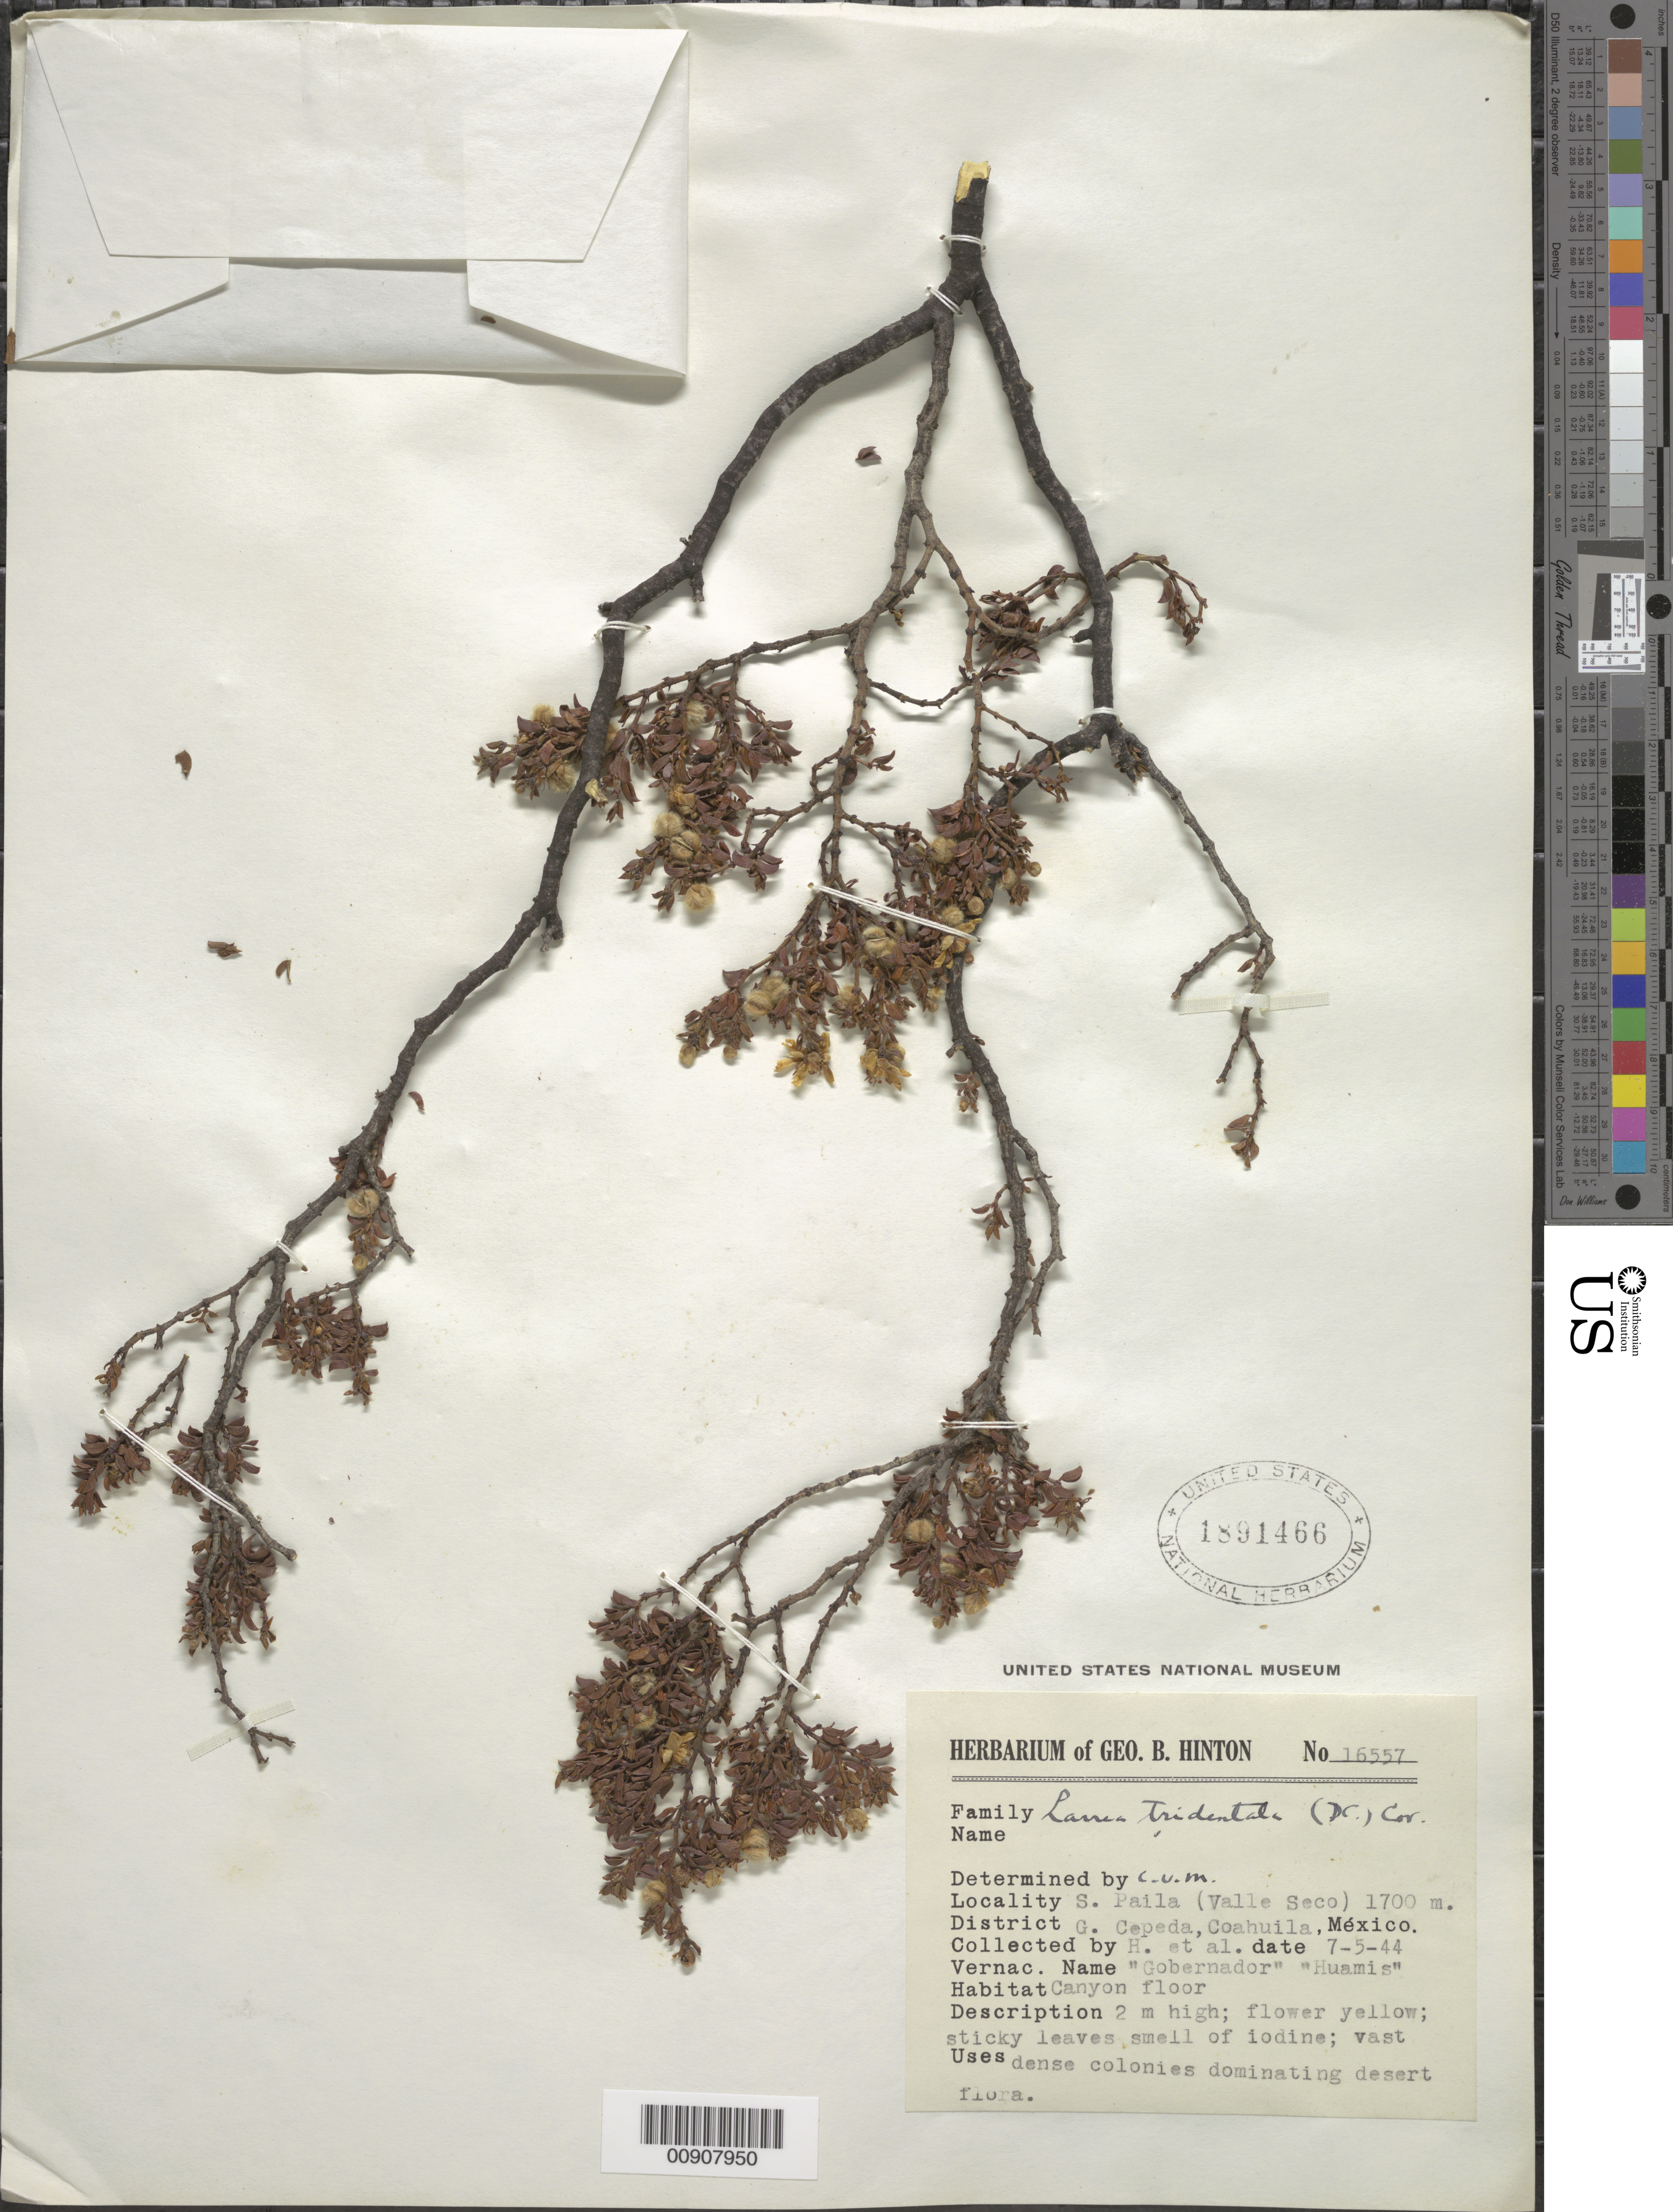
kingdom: Plantae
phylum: Tracheophyta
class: Magnoliopsida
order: Zygophyllales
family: Zygophyllaceae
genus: Larrea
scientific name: Larrea tridentata var. tridentata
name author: (Sessé & Moc. ex DC.) Coville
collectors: G. B. Hinton & et al.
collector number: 16557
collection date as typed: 05 Jul 1944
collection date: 1944-07-05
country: Mexico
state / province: Coahuila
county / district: General Cepeda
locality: S. Paila (Valle Seco), District General Cepeda, Coahuila.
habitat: Canyon floor. Vast dense colonies dominating desert flora.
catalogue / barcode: US 1891466